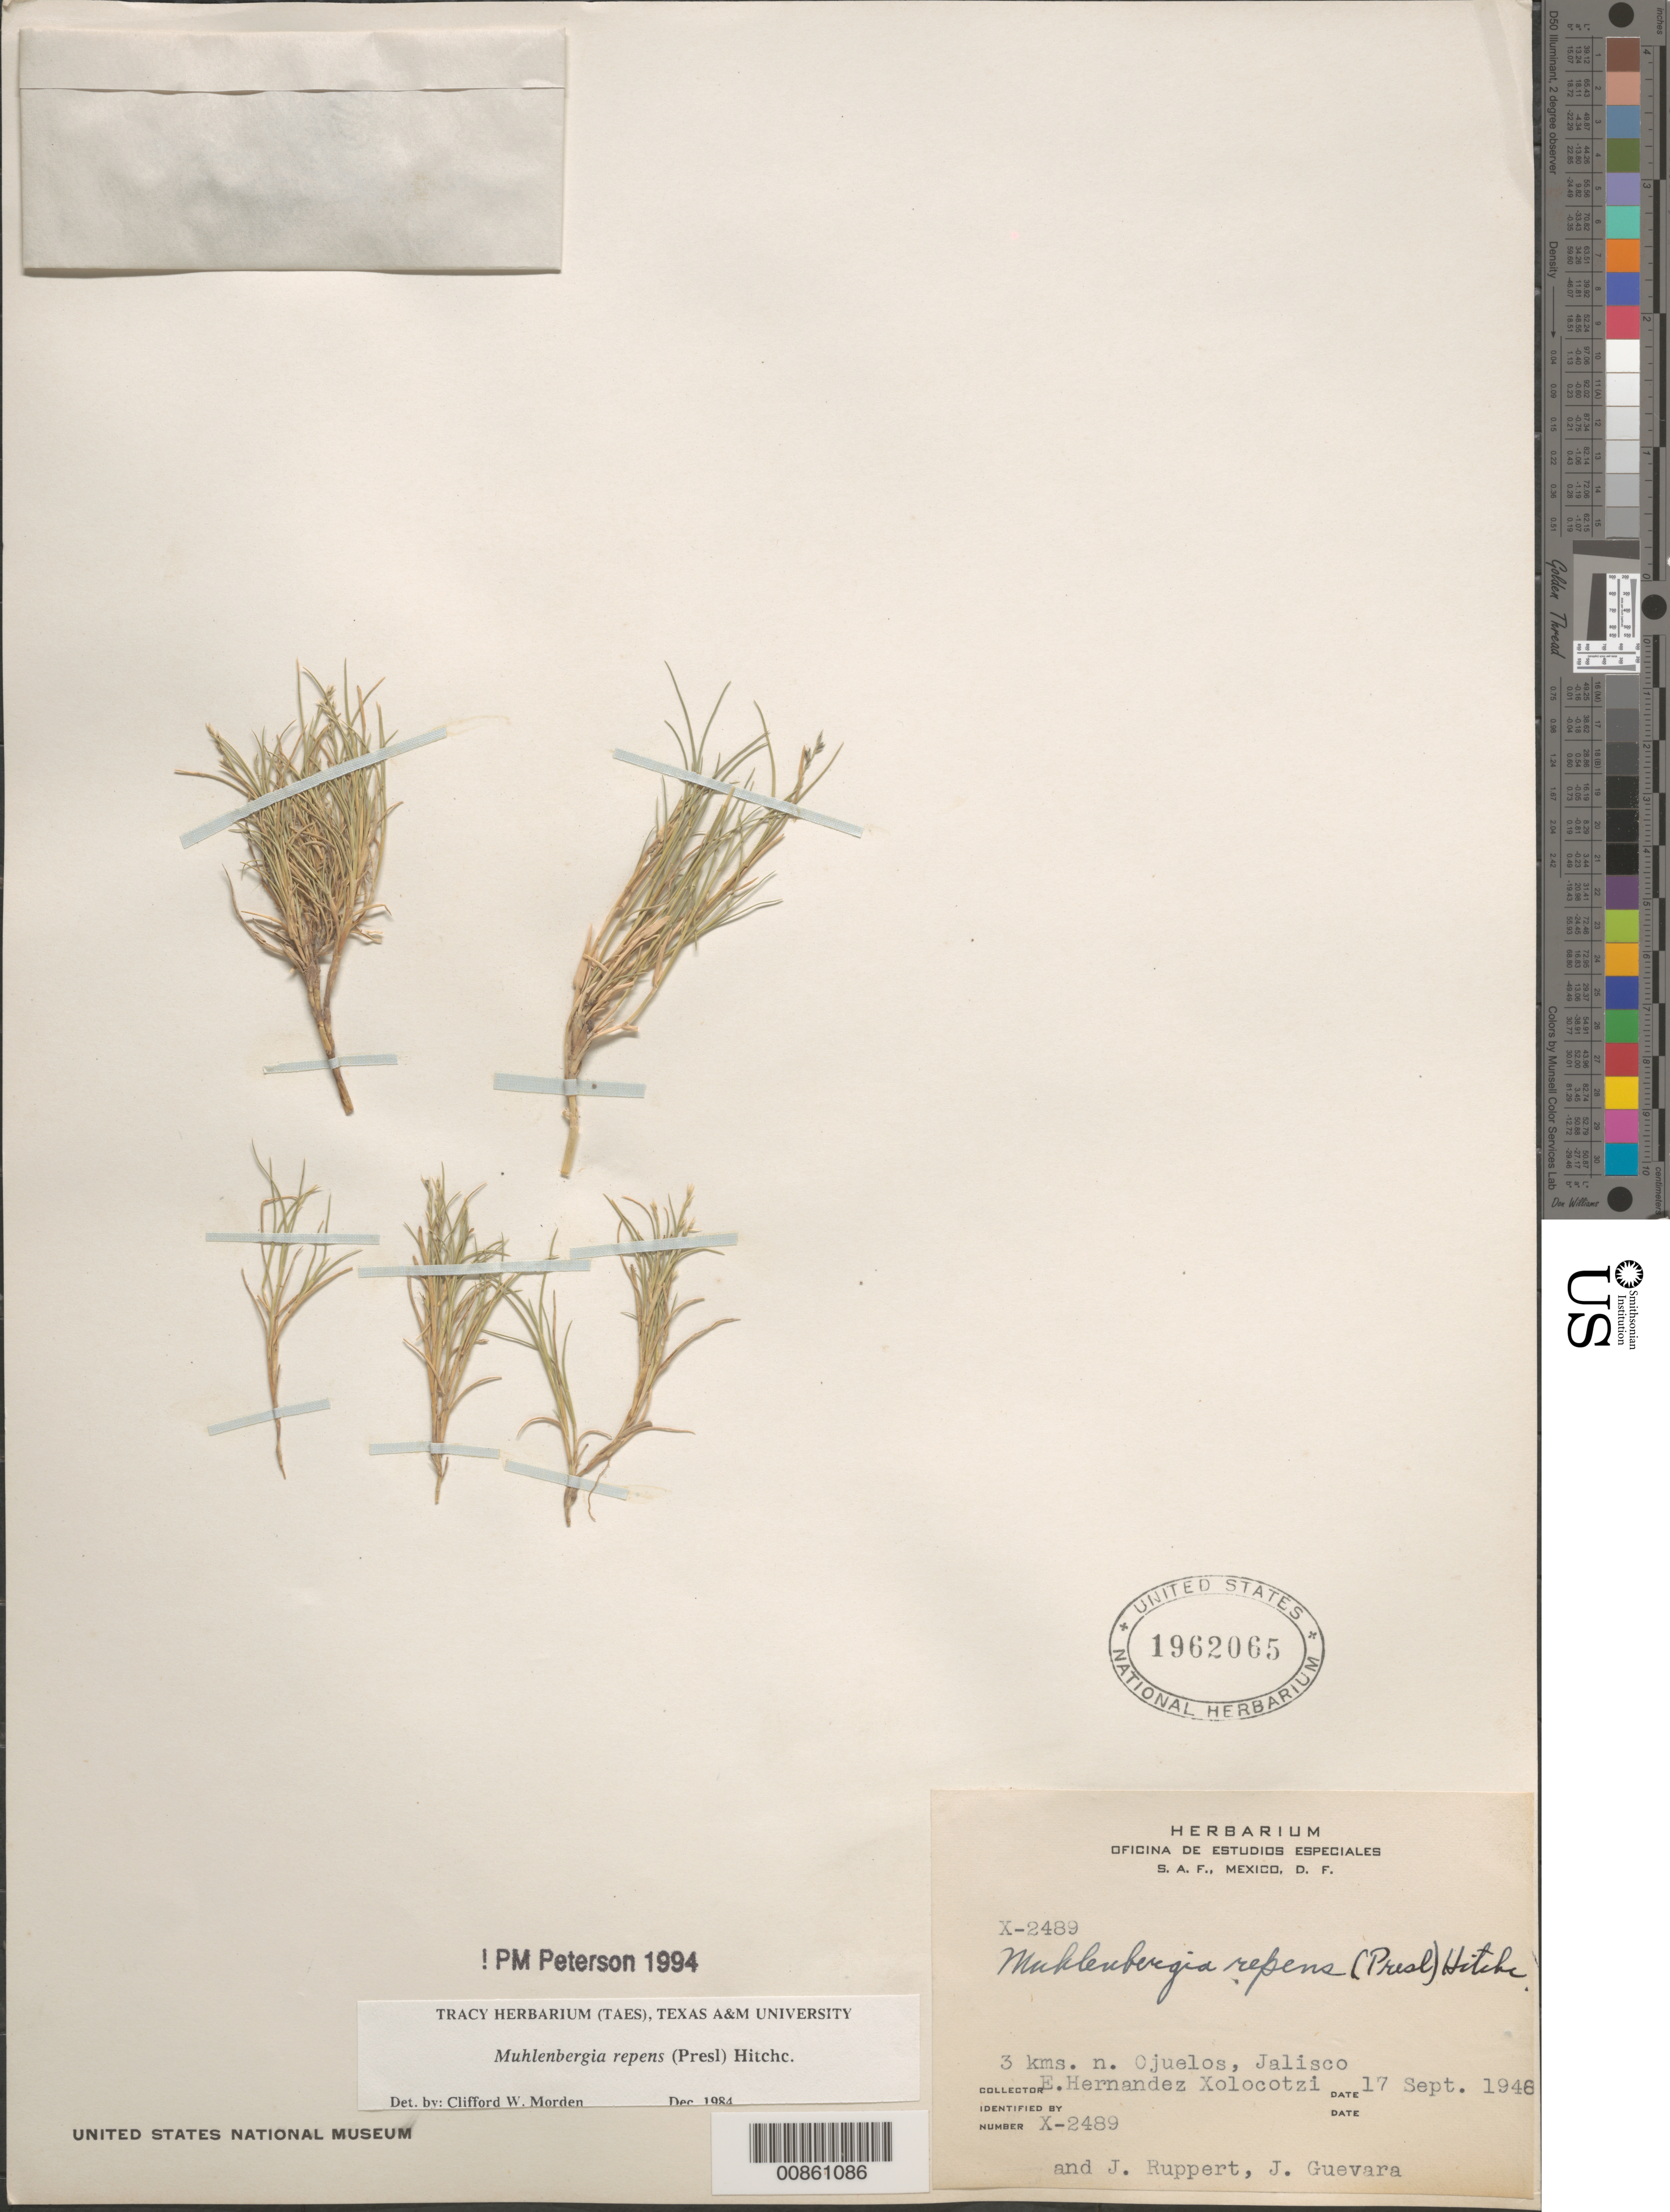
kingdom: Plantae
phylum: Tracheophyta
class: Liliopsida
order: Poales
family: Poaceae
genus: Muhlenbergia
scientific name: Muhlenbergia repens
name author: (J. Presl) Hitchc.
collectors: E. I. Hernández-X., J. Ruppert & J. Guevara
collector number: X-2489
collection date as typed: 17 Sep 1946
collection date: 1946-09-17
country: Mexico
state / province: Jalisco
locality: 3 km N of Ojuelos, Jal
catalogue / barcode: US 1962065